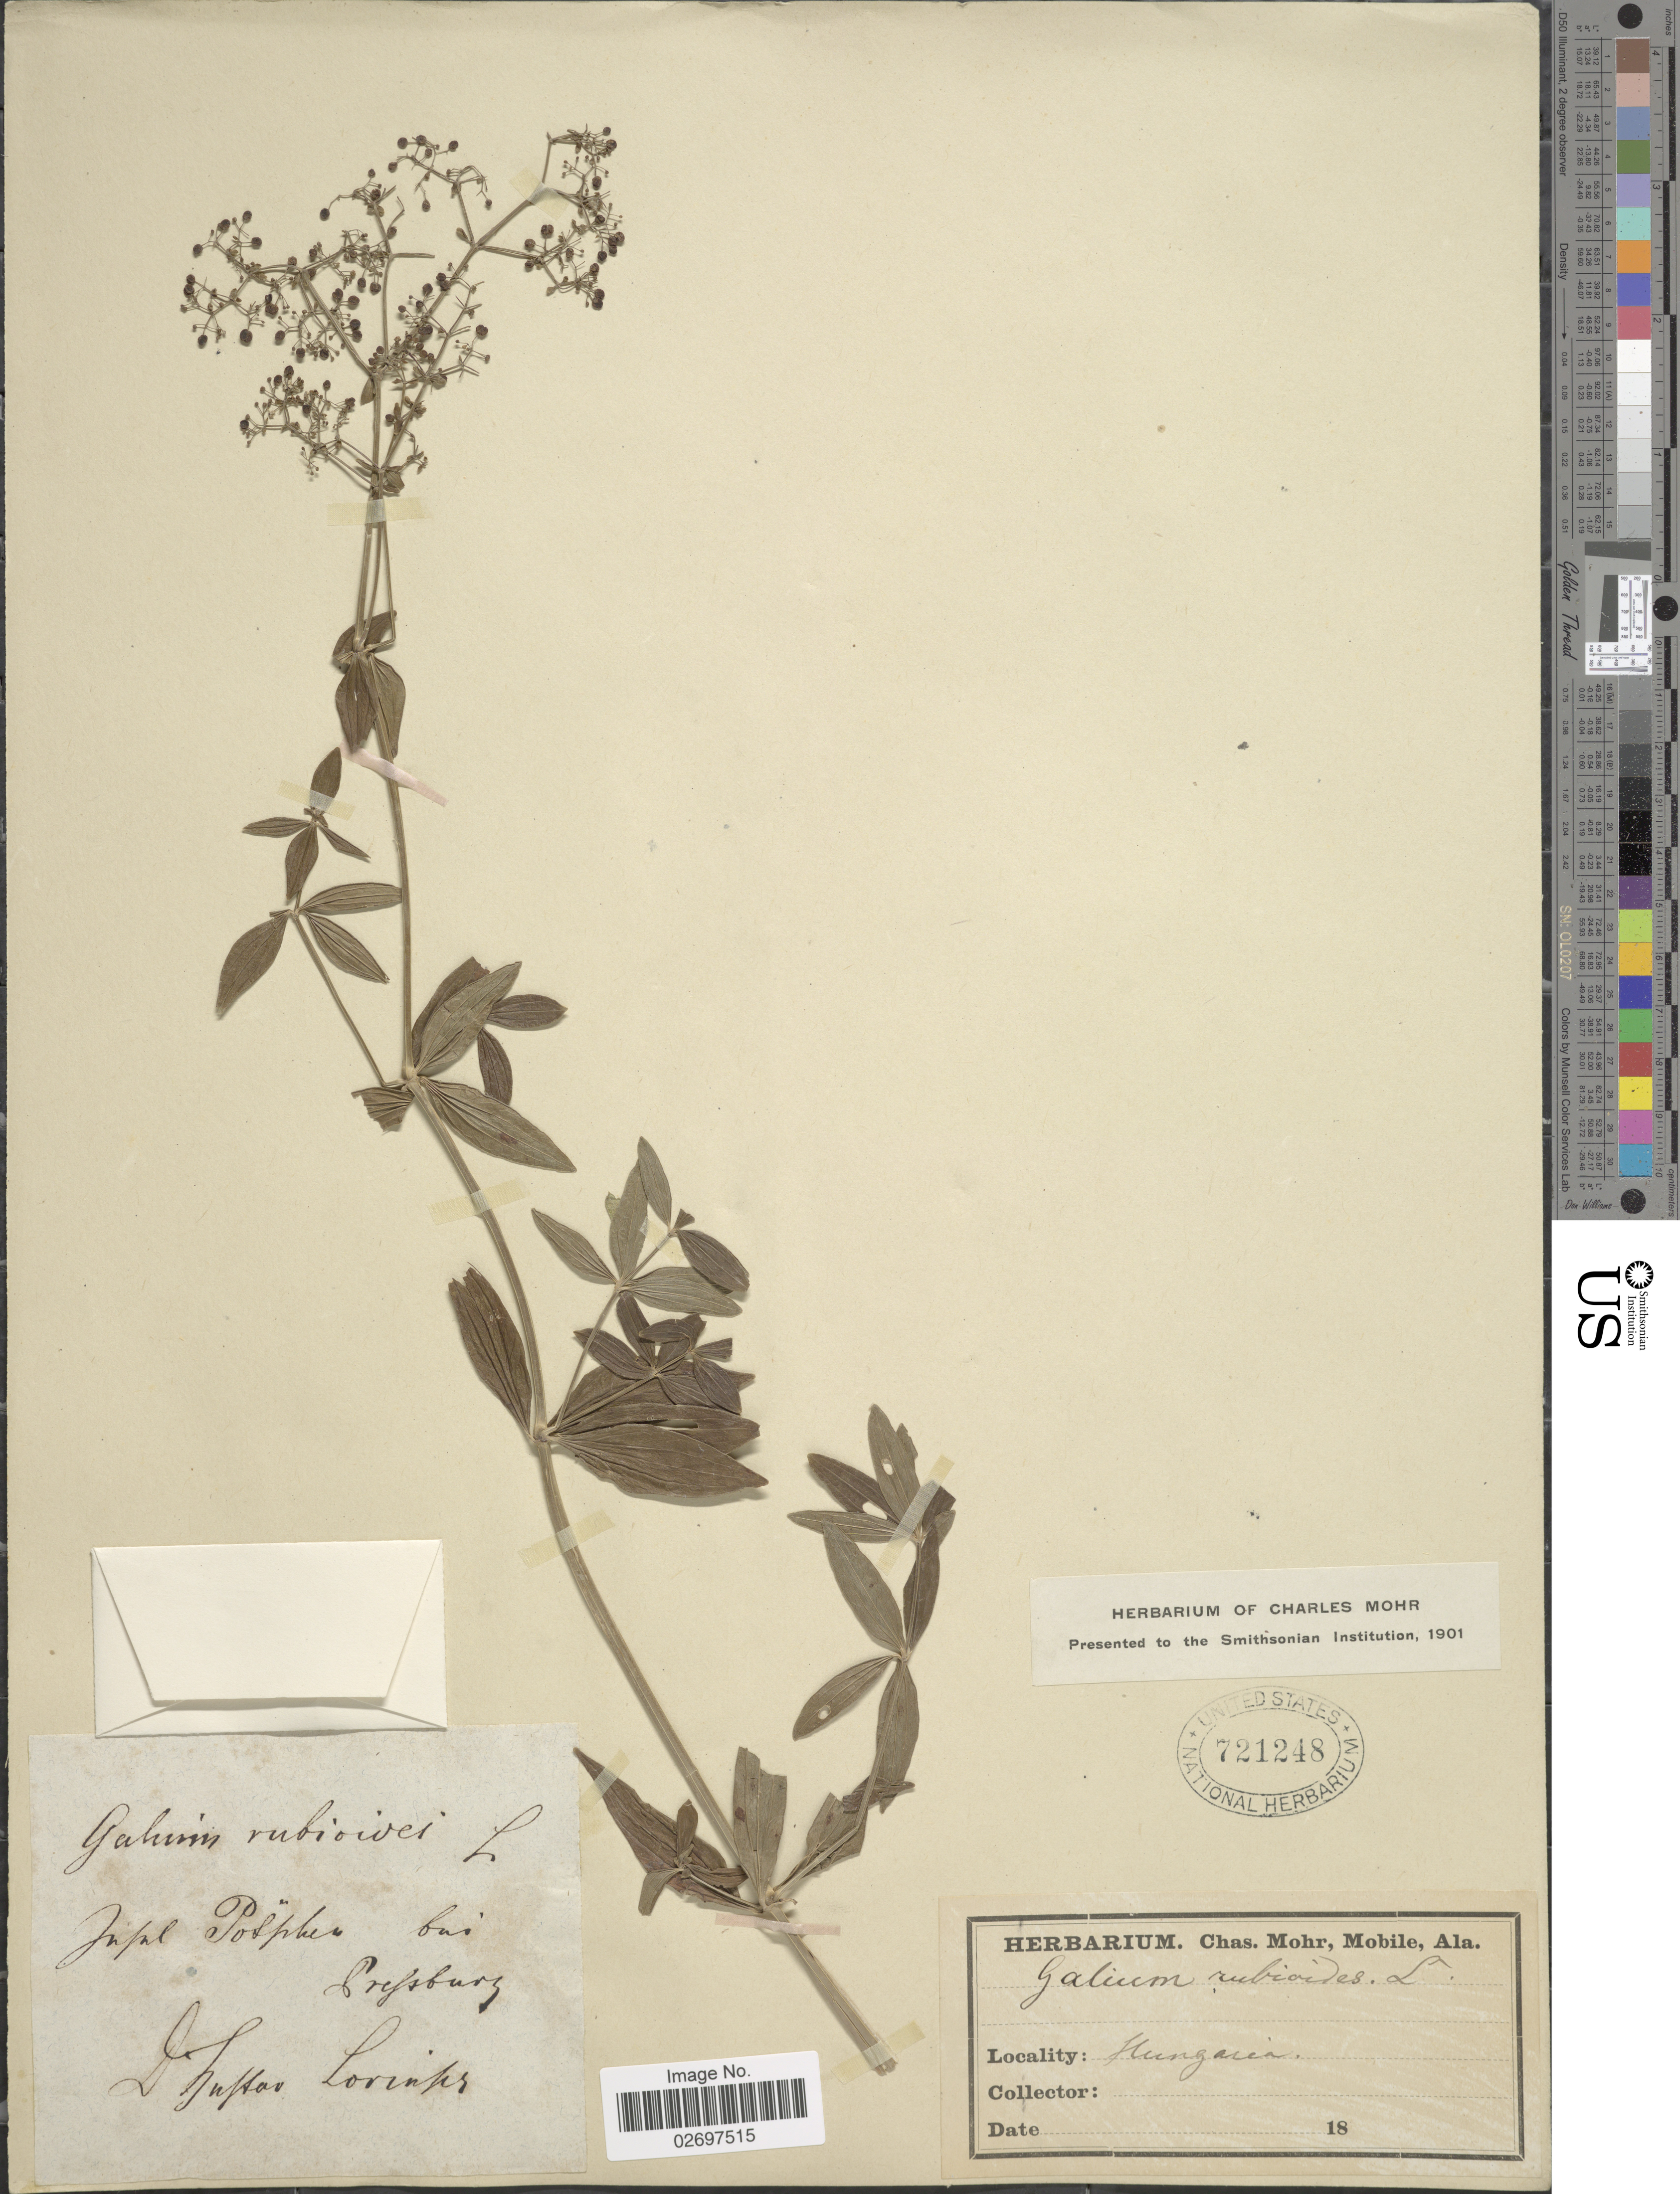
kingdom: Plantae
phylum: Tracheophyta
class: Magnoliopsida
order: Gentianales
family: Rubiaceae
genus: Galium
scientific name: Galium rubioides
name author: L.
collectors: ex herb. C.T. Mohr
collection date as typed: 18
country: Hungary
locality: Infal Posphen bai Cressburg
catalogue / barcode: US 721248